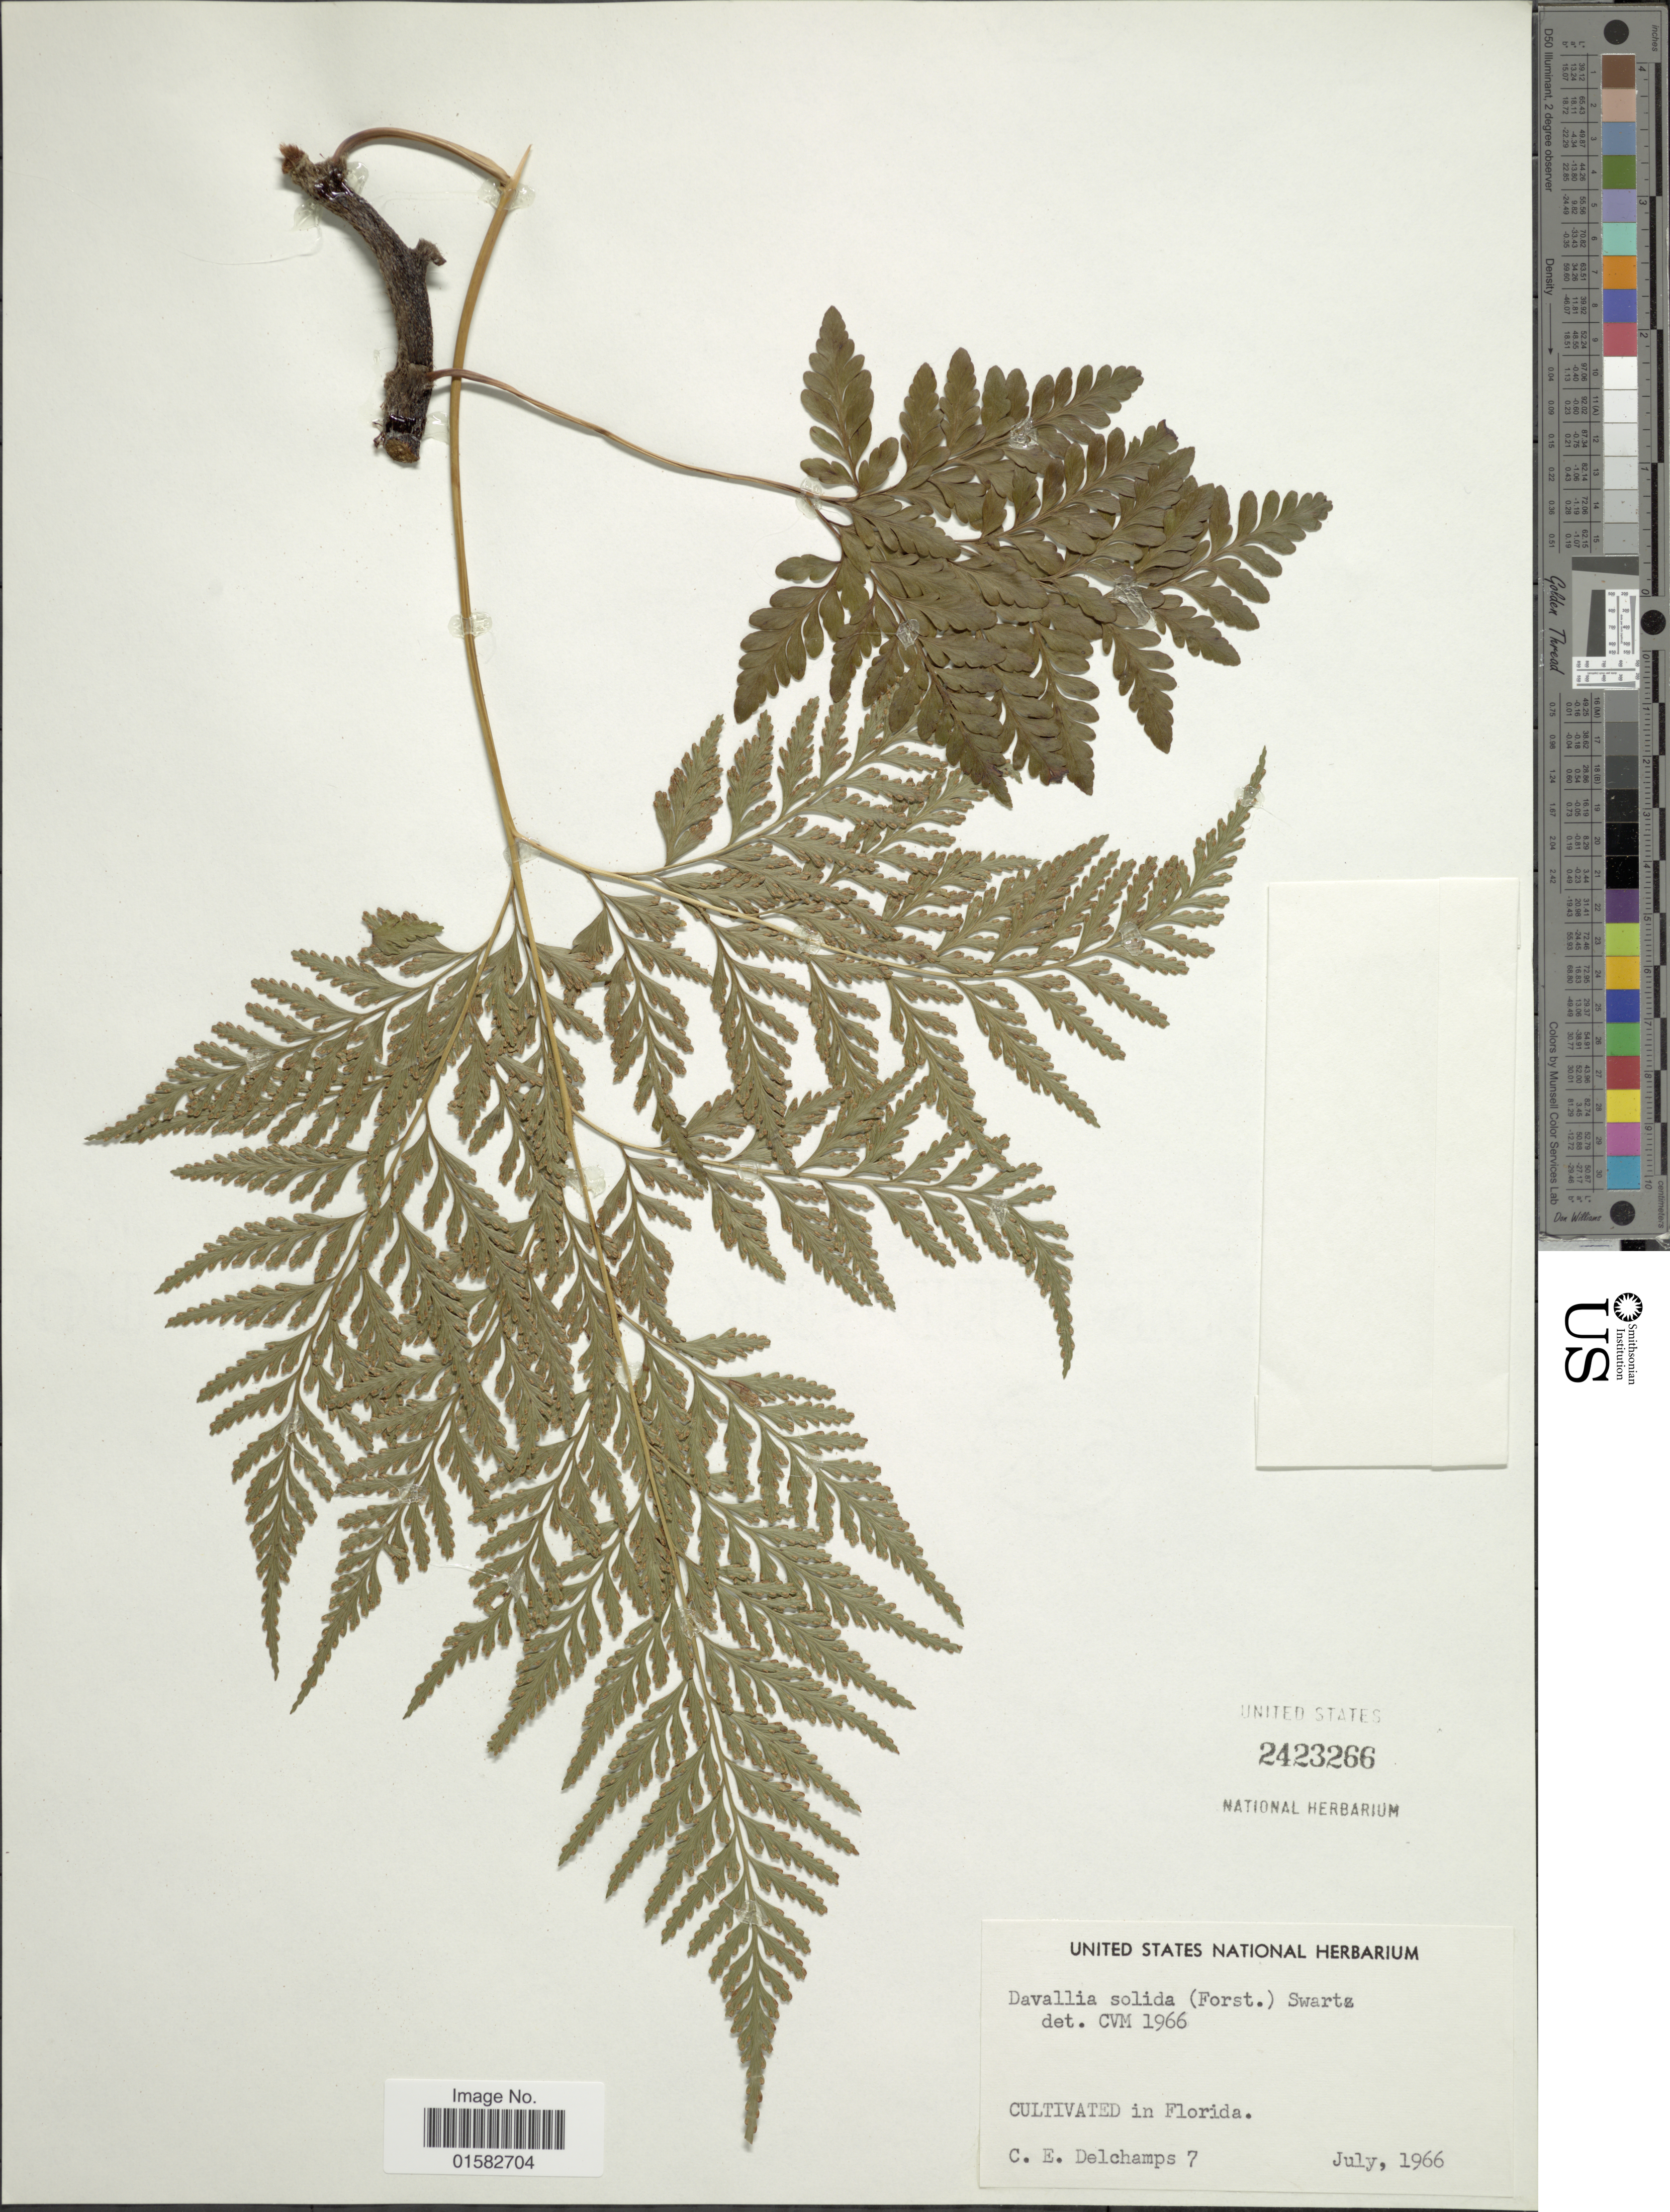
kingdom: Plantae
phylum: Tracheophyta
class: Polypodiopsida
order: Polypodiales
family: Davalliaceae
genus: Davallia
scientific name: Davallia solida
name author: (G. Forst.) Sw.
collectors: C. Delchamps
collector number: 7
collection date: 1966-07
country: United States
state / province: Florida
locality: Cultivated in Florida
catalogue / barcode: US 2423266